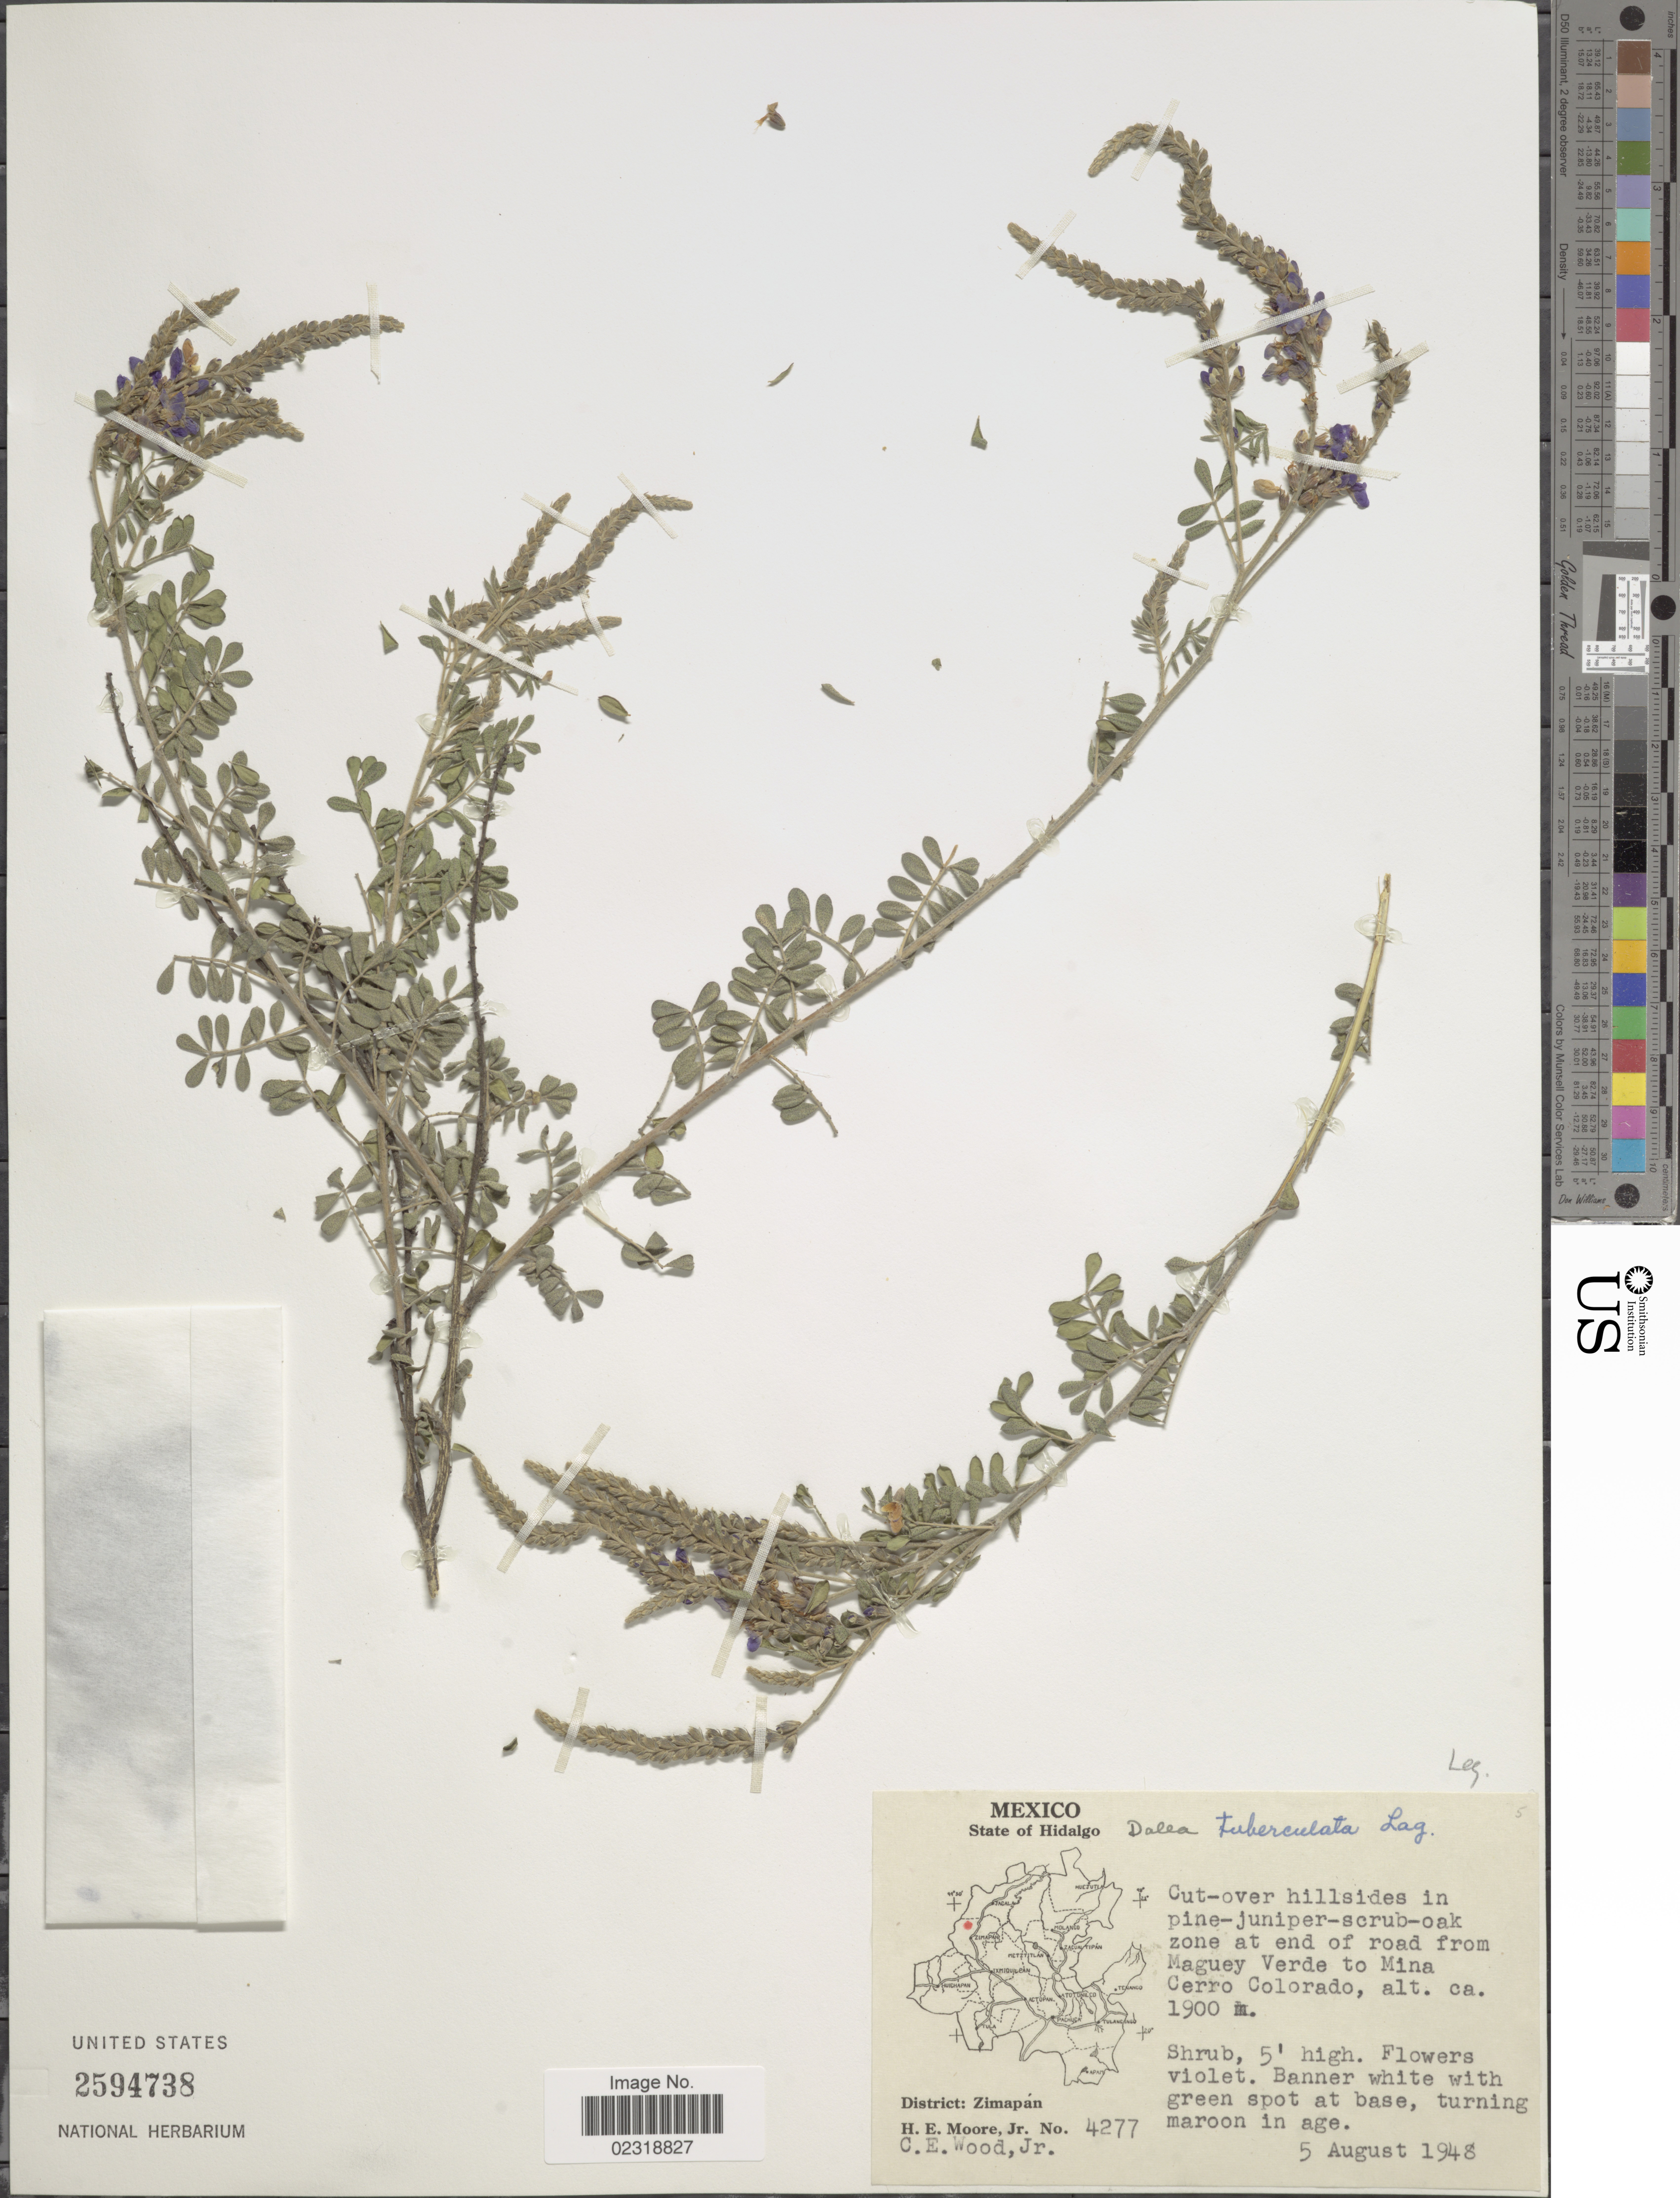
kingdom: Plantae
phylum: Tracheophyta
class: Magnoliopsida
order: Fabales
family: Fabaceae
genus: Dalea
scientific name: Dalea tuberculata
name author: Lag.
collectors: H. Moore & C. Wood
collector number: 4277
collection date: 1948-08-05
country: Mexico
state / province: Hidalgo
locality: Cut-over hillsides in zone at end of road from maguey Verde to Mina Cerro Colorado.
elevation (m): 1900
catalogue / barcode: US 2594738